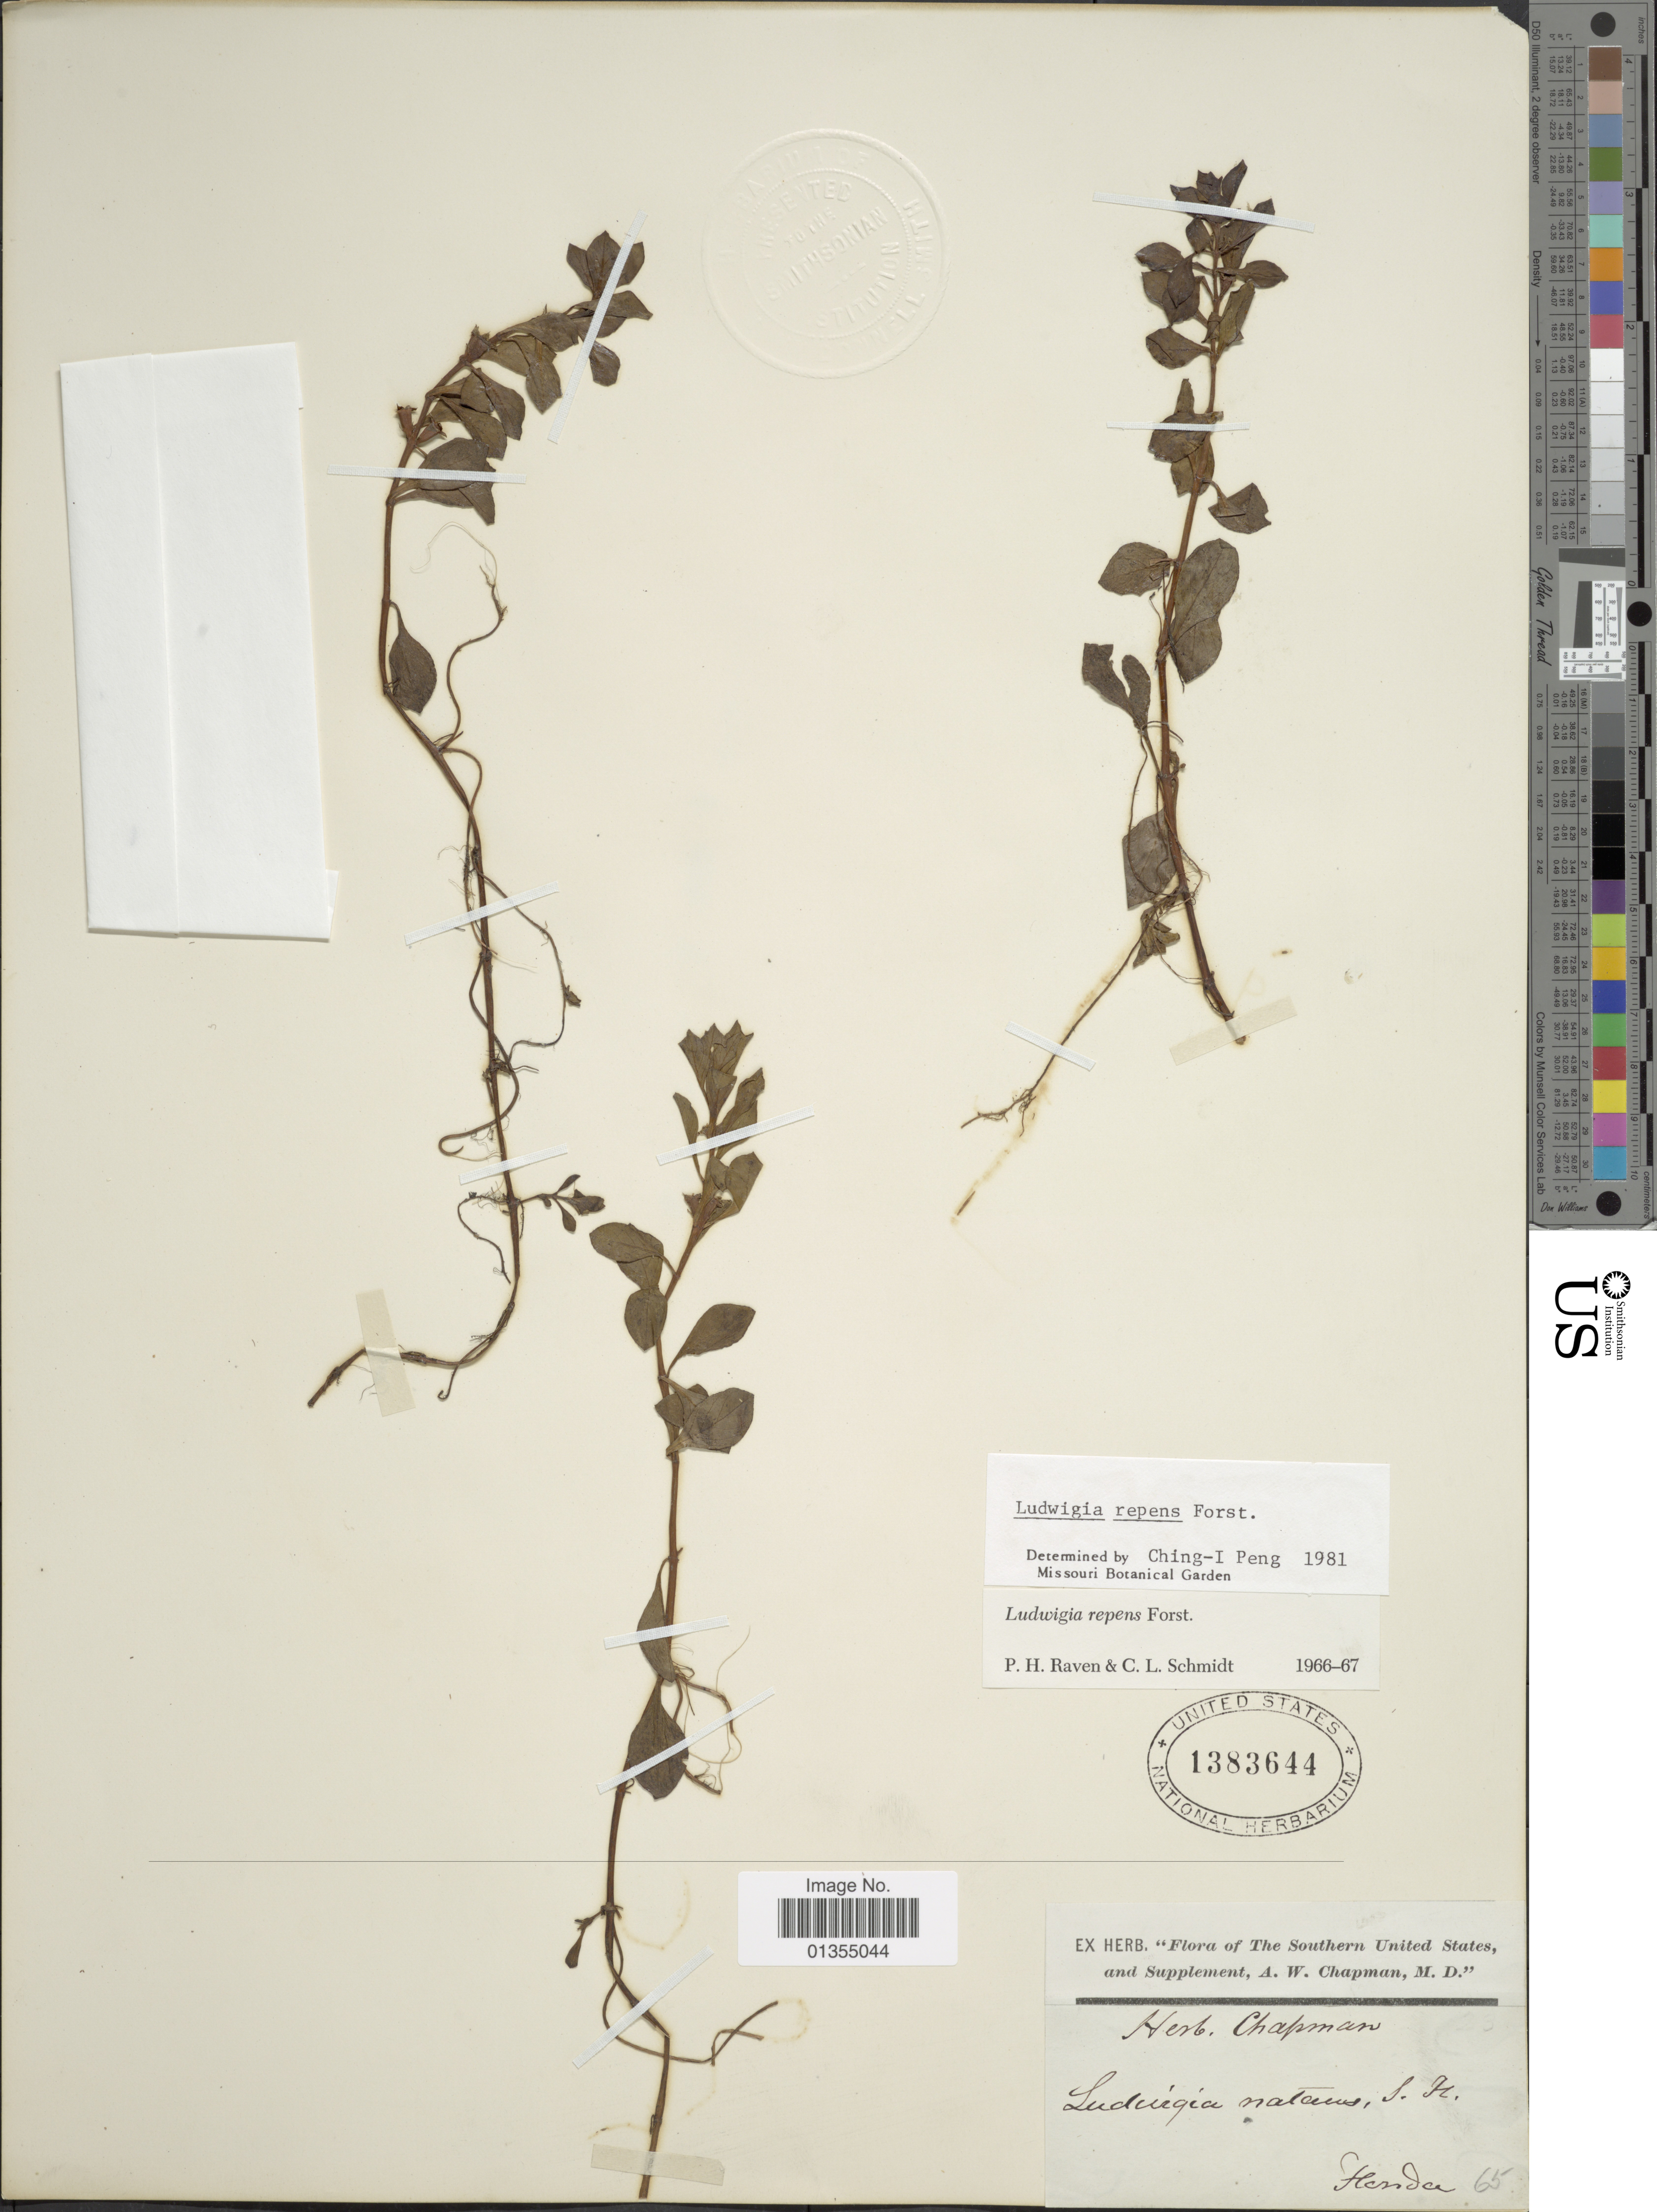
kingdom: Plantae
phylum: Tracheophyta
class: Magnoliopsida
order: Myrtales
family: Onagraceae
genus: Ludwigia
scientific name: Ludwigia repens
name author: J.R. Forst.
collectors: A. W. Chapman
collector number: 65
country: United States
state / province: Florida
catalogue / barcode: US 1383644